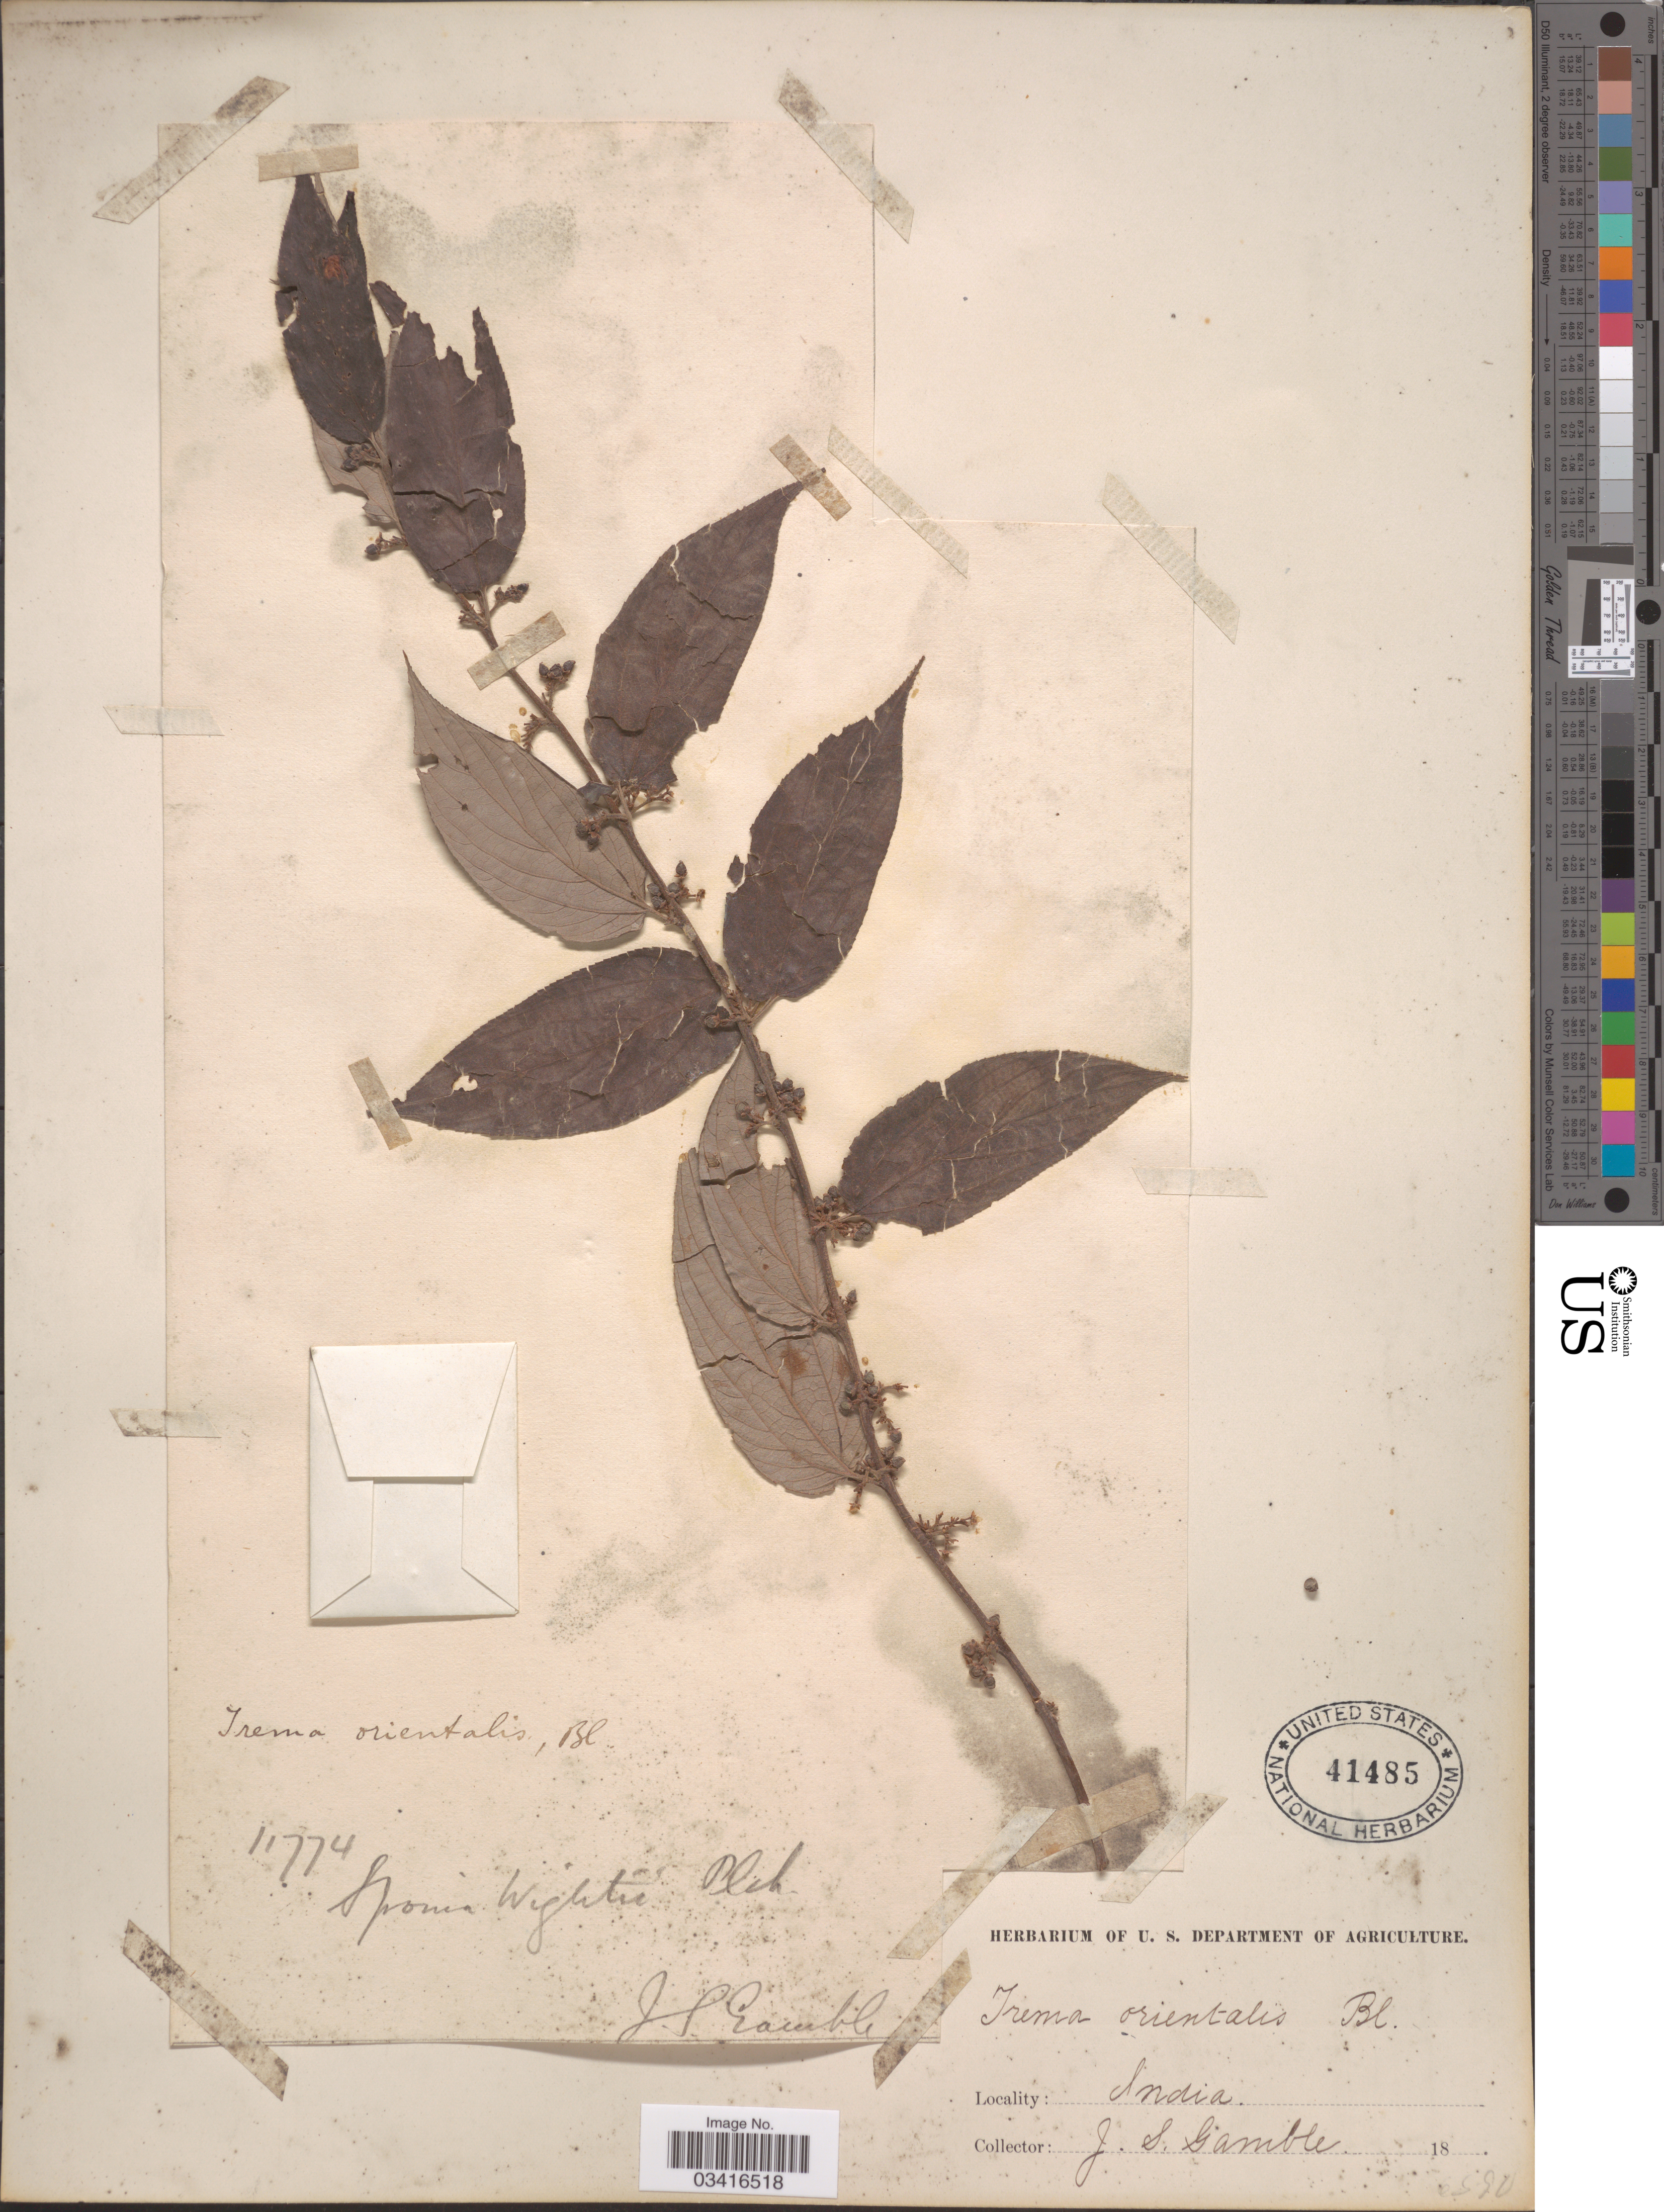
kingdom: Plantae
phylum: Tracheophyta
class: Magnoliopsida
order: Rosales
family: Cannabaceae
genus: Trema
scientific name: Trema orientale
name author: (L.) Blume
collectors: J. S. Gamble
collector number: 11774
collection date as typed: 18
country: India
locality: Sponia Wightü Plek. [interpreted]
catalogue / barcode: US 41485